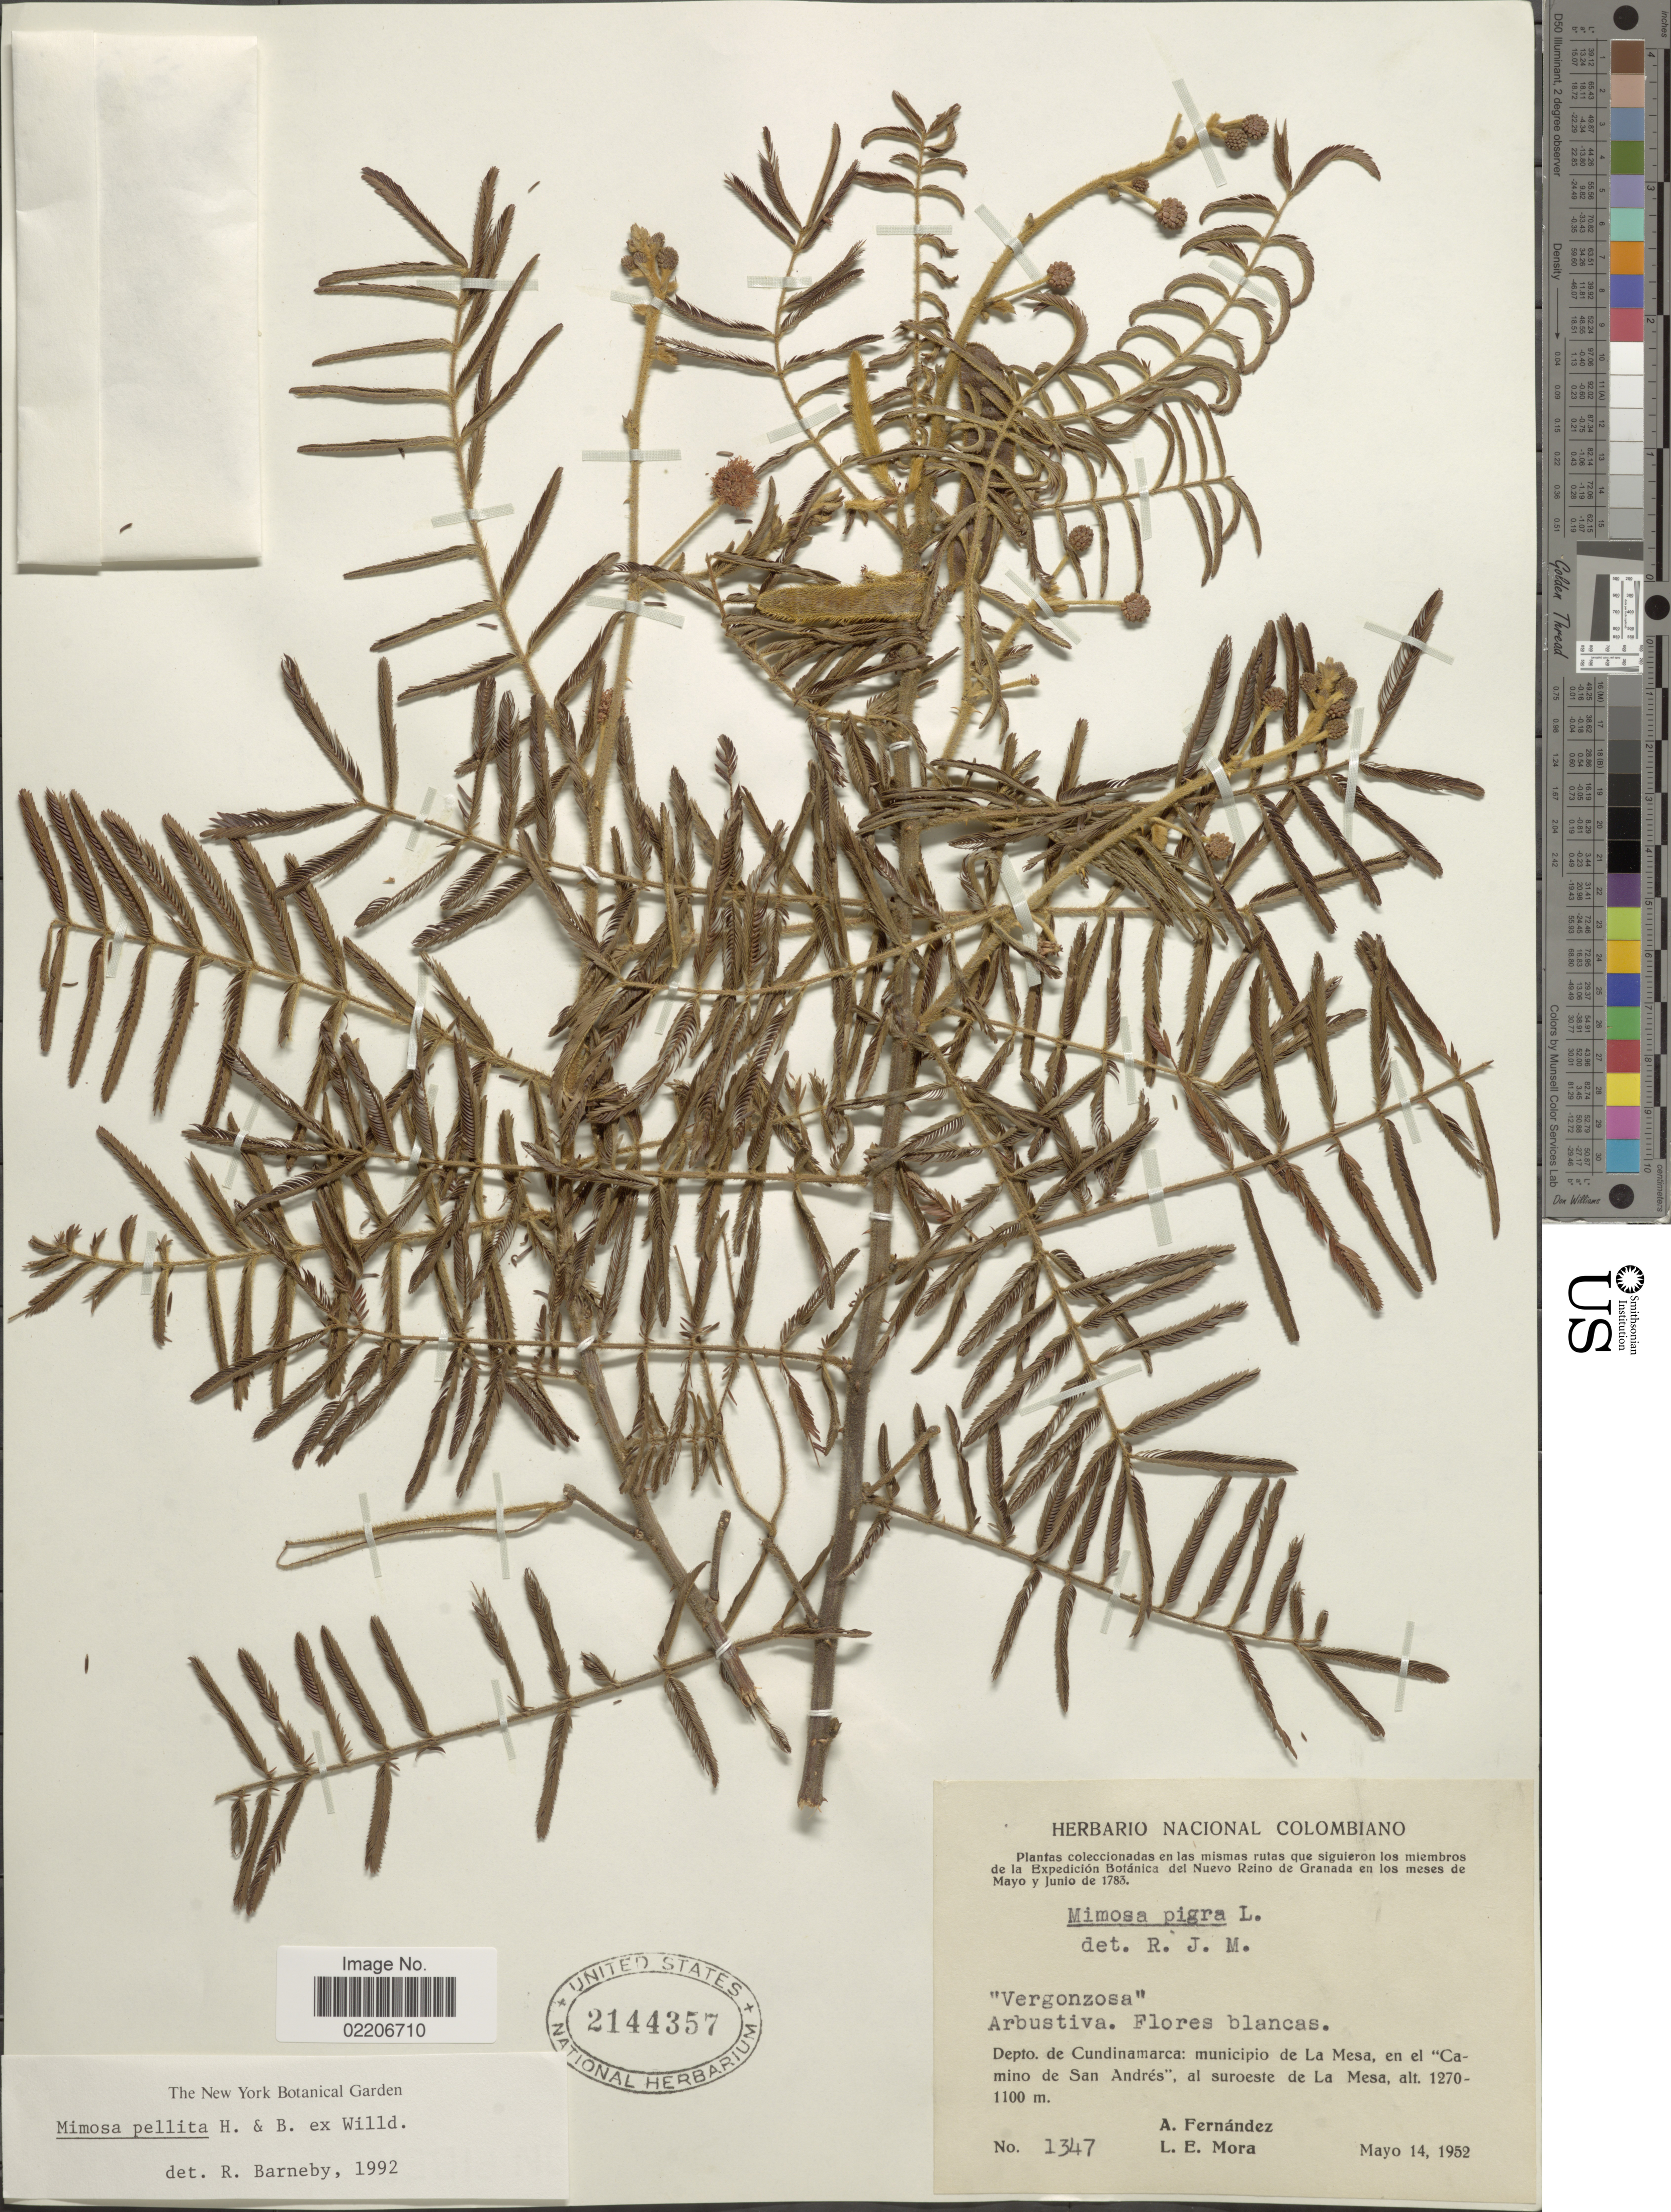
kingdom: Plantae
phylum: Tracheophyta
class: Magnoliopsida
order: Fabales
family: Fabaceae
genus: Mimosa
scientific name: Mimosa pellita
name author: Humb. & Bonpl. ex Willd.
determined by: Barneby, Rupert C., (NY)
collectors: A. Fernández & L. Mora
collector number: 1347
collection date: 1952-05-14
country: Colombia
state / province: Cundinamarca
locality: Municipio de La Mesa, en el Camino de San Andres, al suroeste de La Mesa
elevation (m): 1100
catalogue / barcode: US 2144357